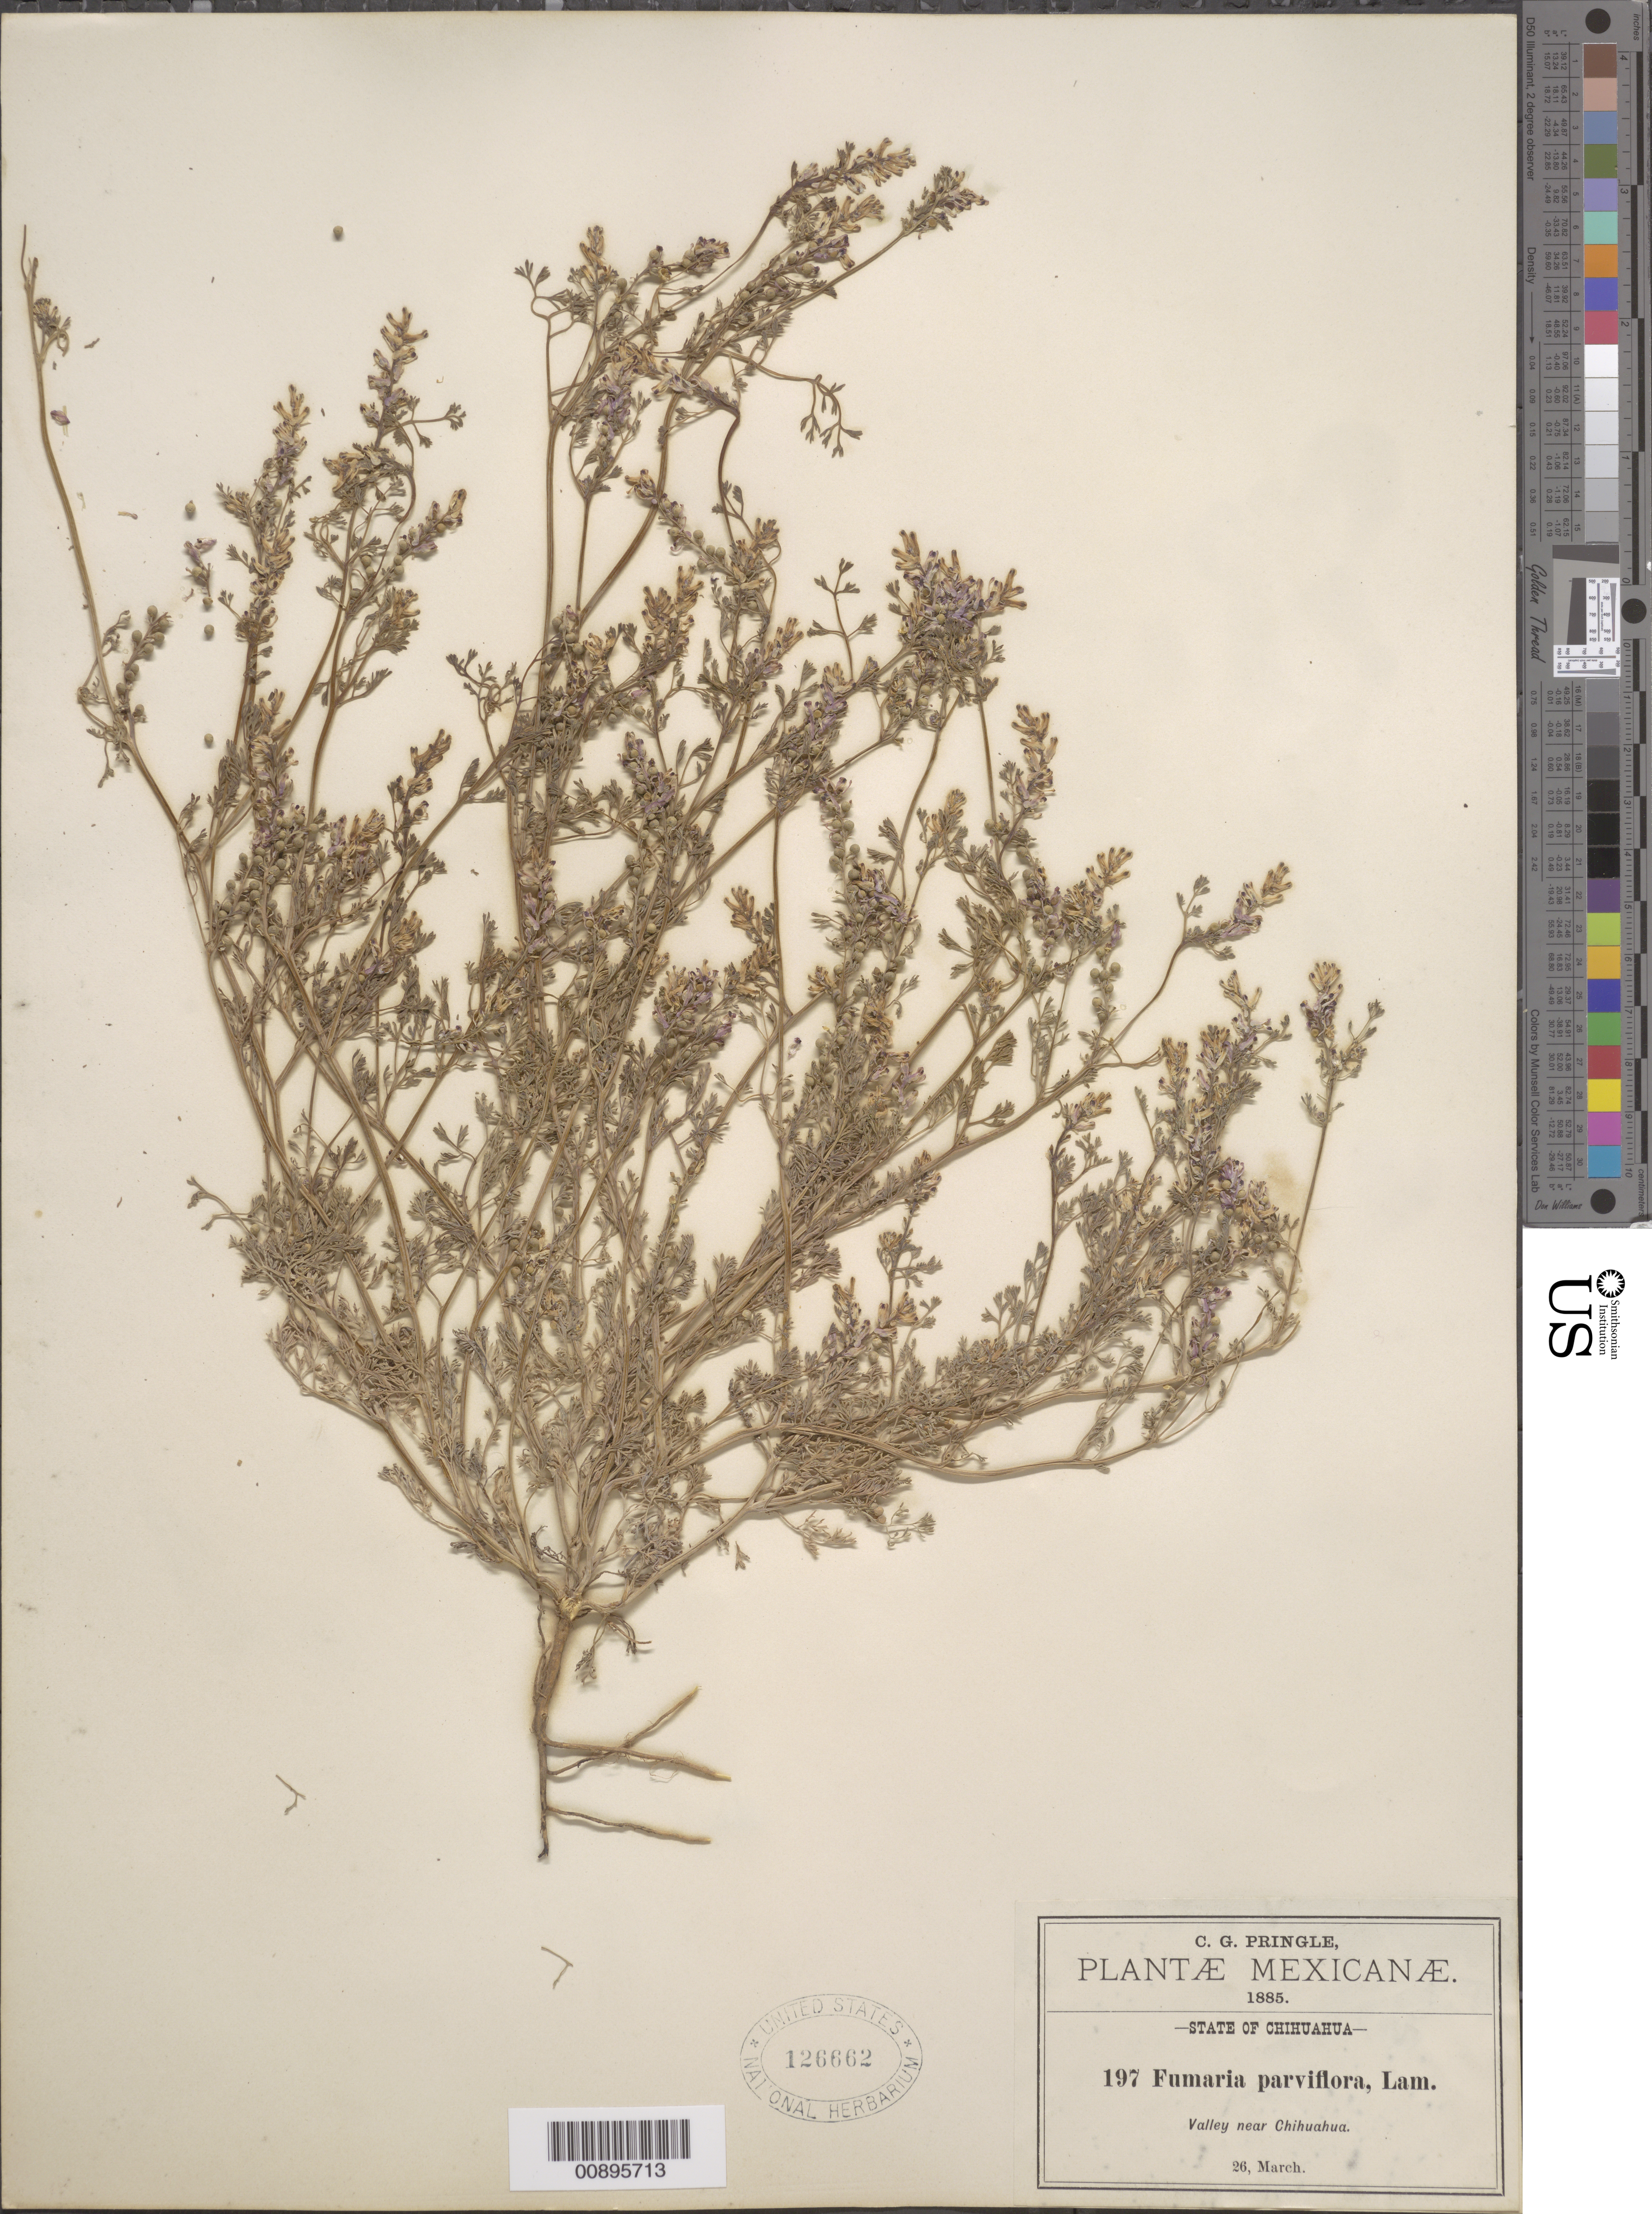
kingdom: Plantae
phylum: Tracheophyta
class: Magnoliopsida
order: Ranunculales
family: Papaveraceae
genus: Fumaria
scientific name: Fumaria parviflora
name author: Lam.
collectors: C. G. Pringle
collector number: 197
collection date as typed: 26 Mar 1885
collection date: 1885-03-26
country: Mexico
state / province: Chihuahua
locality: Valley near Chihuahua.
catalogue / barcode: US 126662